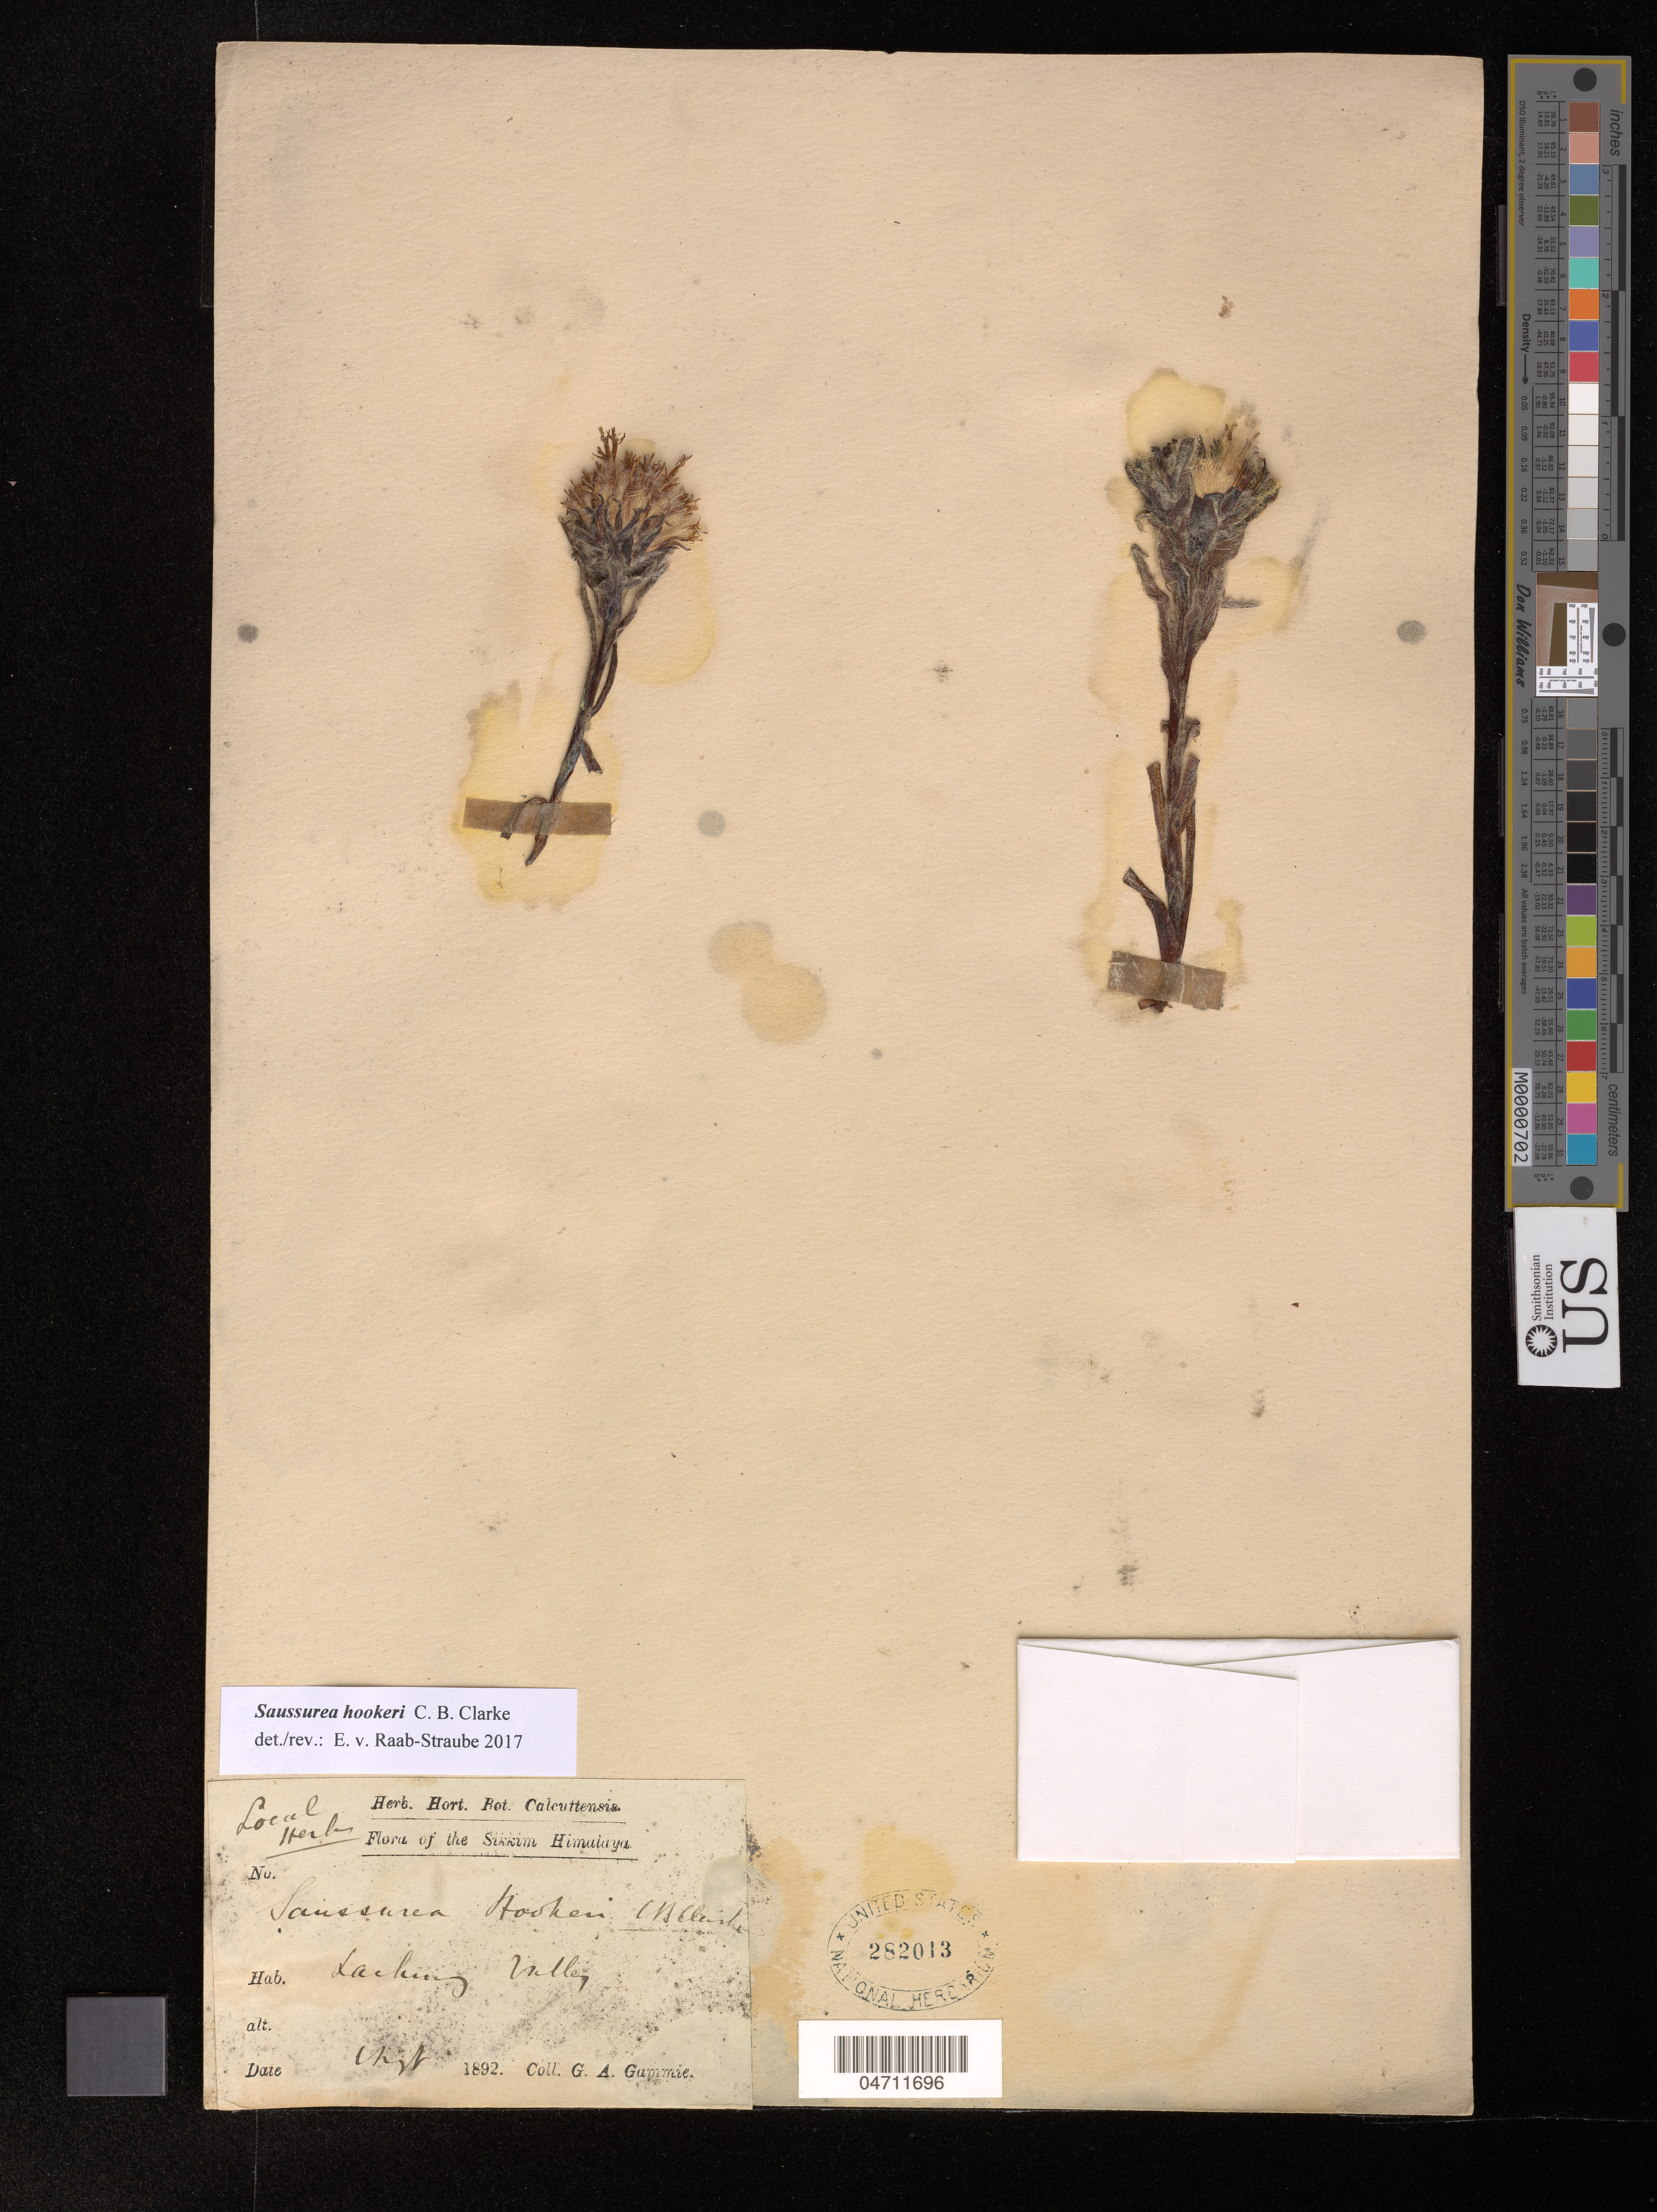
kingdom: Plantae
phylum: Tracheophyta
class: Magnoliopsida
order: Asterales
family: Asteraceae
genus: Saussurea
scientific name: Saussurea hookeri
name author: C.B. Clarke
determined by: Raab-Straube, Eckhard von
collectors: G. Gammie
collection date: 1892-08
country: India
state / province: Sikkim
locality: The Sikkim Himalaya. Lachoong.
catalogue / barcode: US 282013